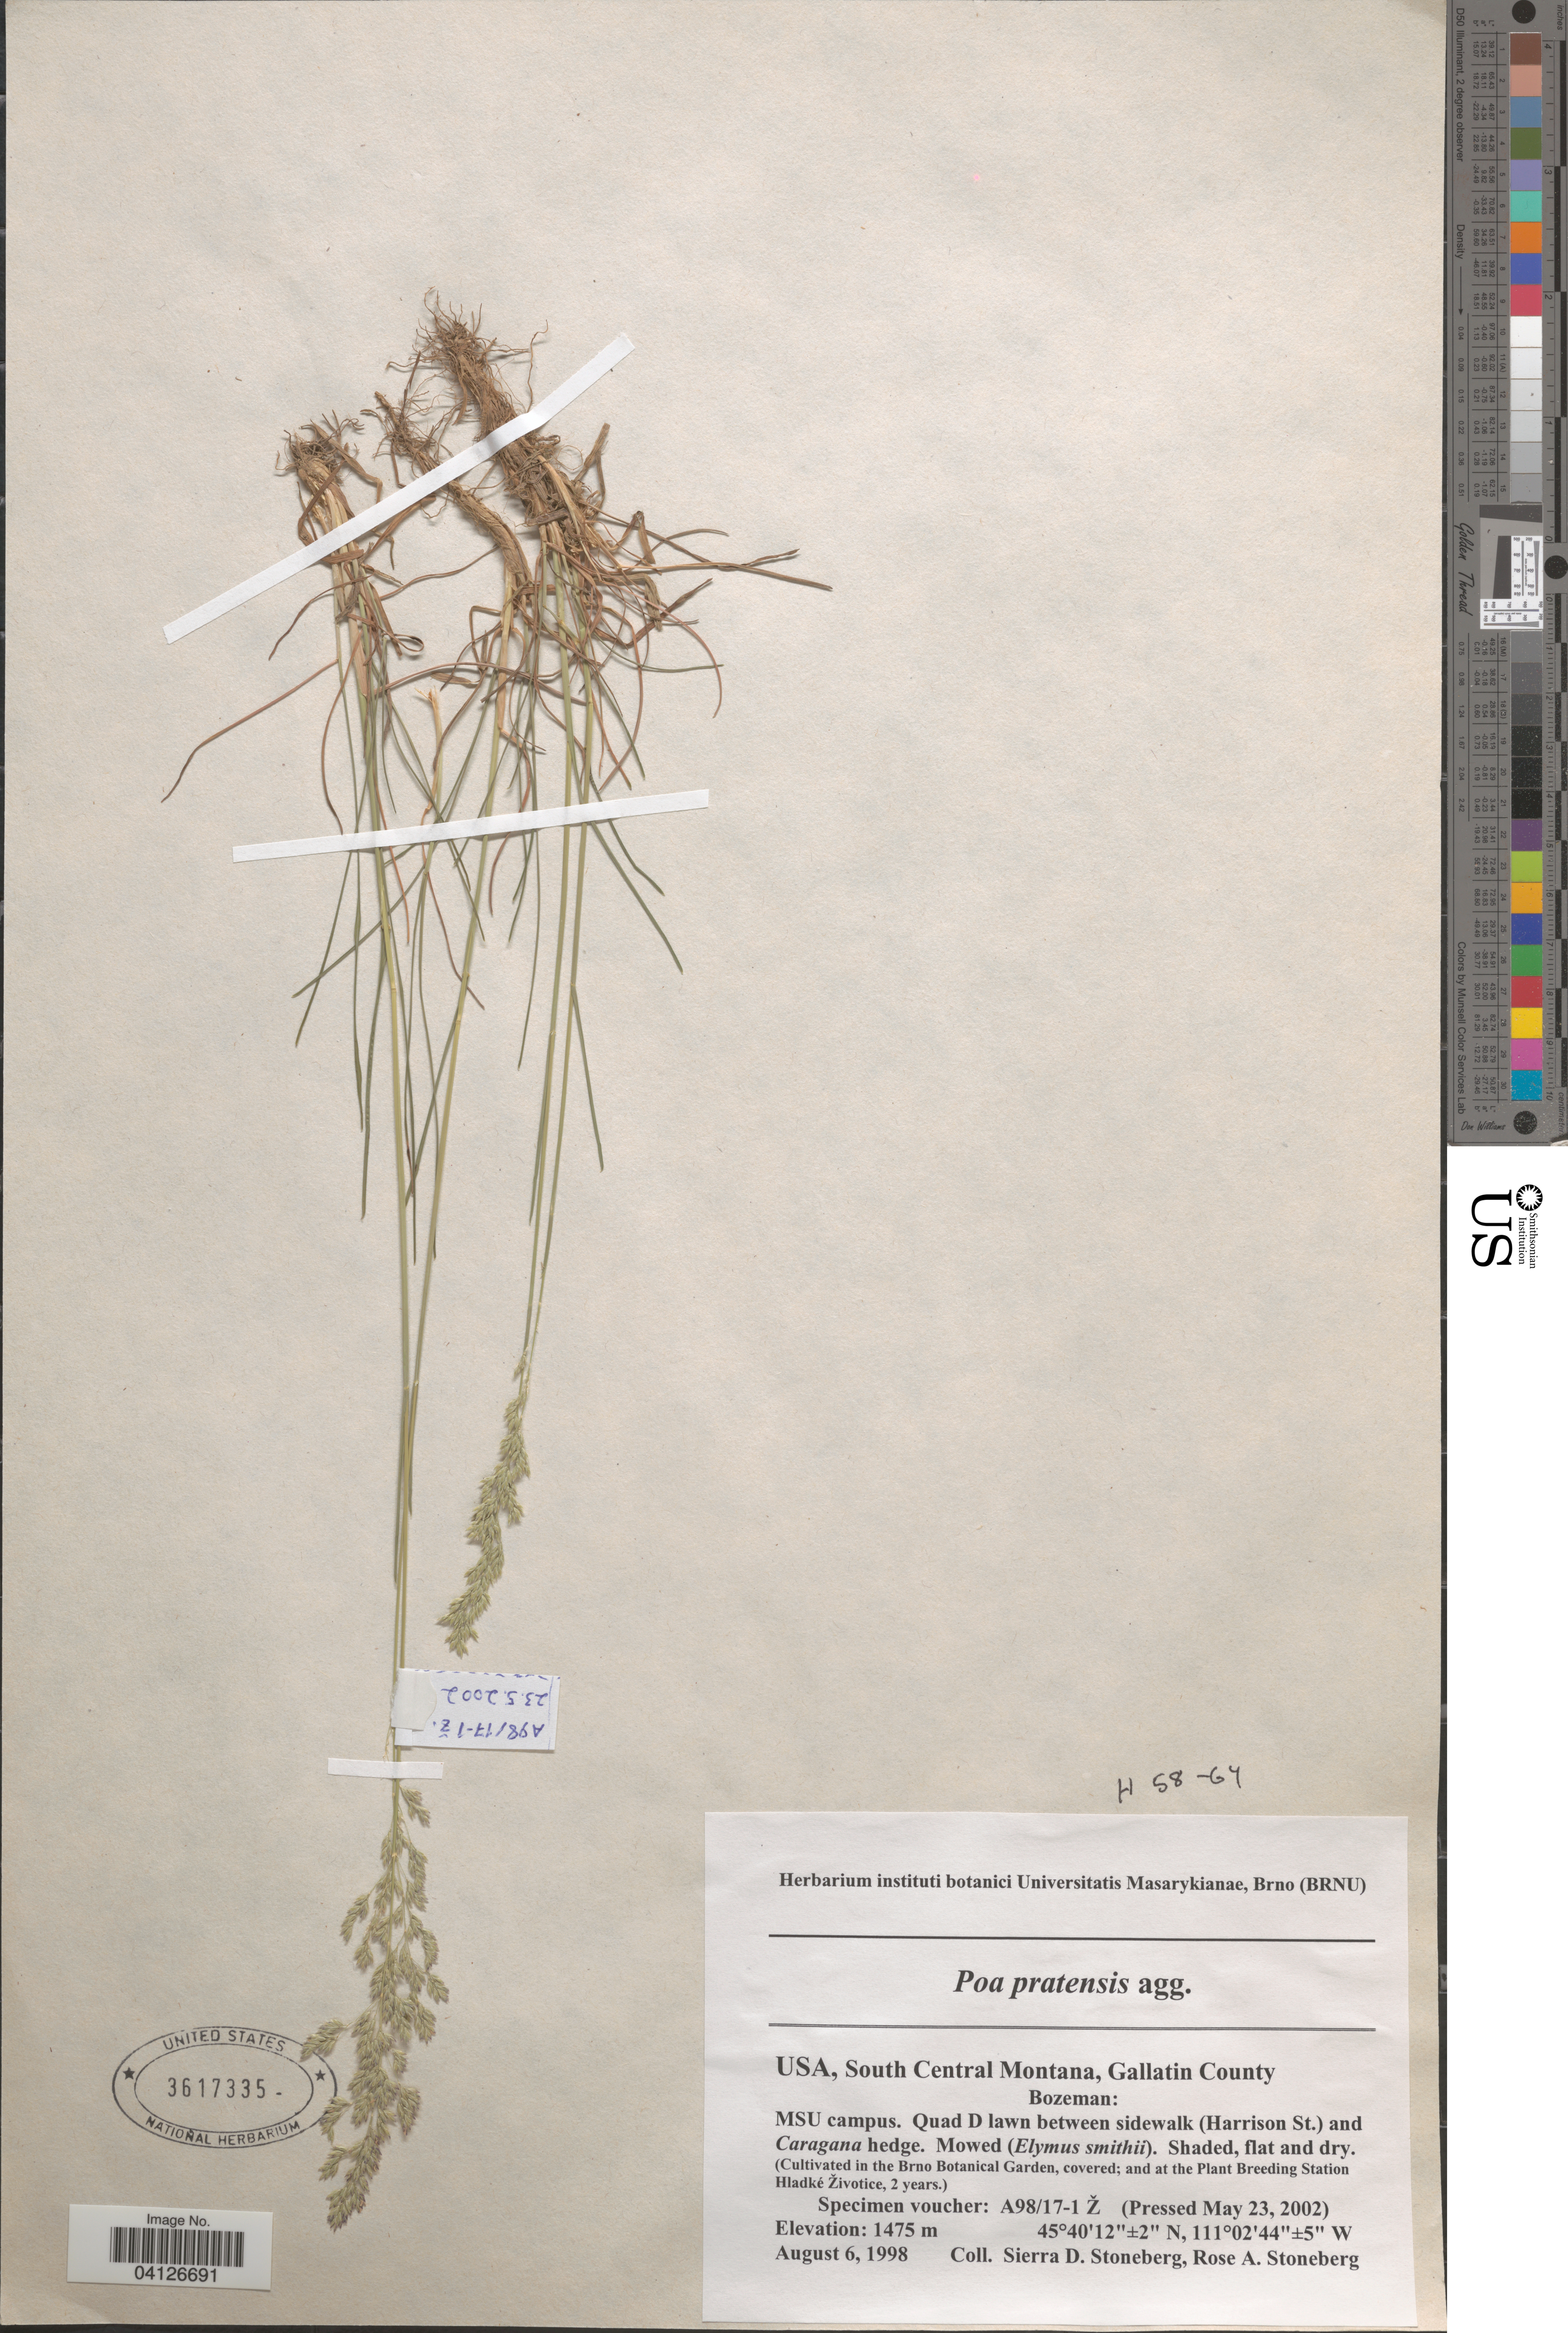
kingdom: Plantae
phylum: Tracheophyta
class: Liliopsida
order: Poales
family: Poaceae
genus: Poa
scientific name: Poa pratensis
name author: L.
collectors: Ex herb. instituti botanici Universitatis Masarykianae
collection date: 2002-05-23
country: Czechia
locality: (Cultivated in the Brno Botanical Garden, covered; and at the Plant Breeding Station Hladké Životice, 2 years.).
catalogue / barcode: US 3617335